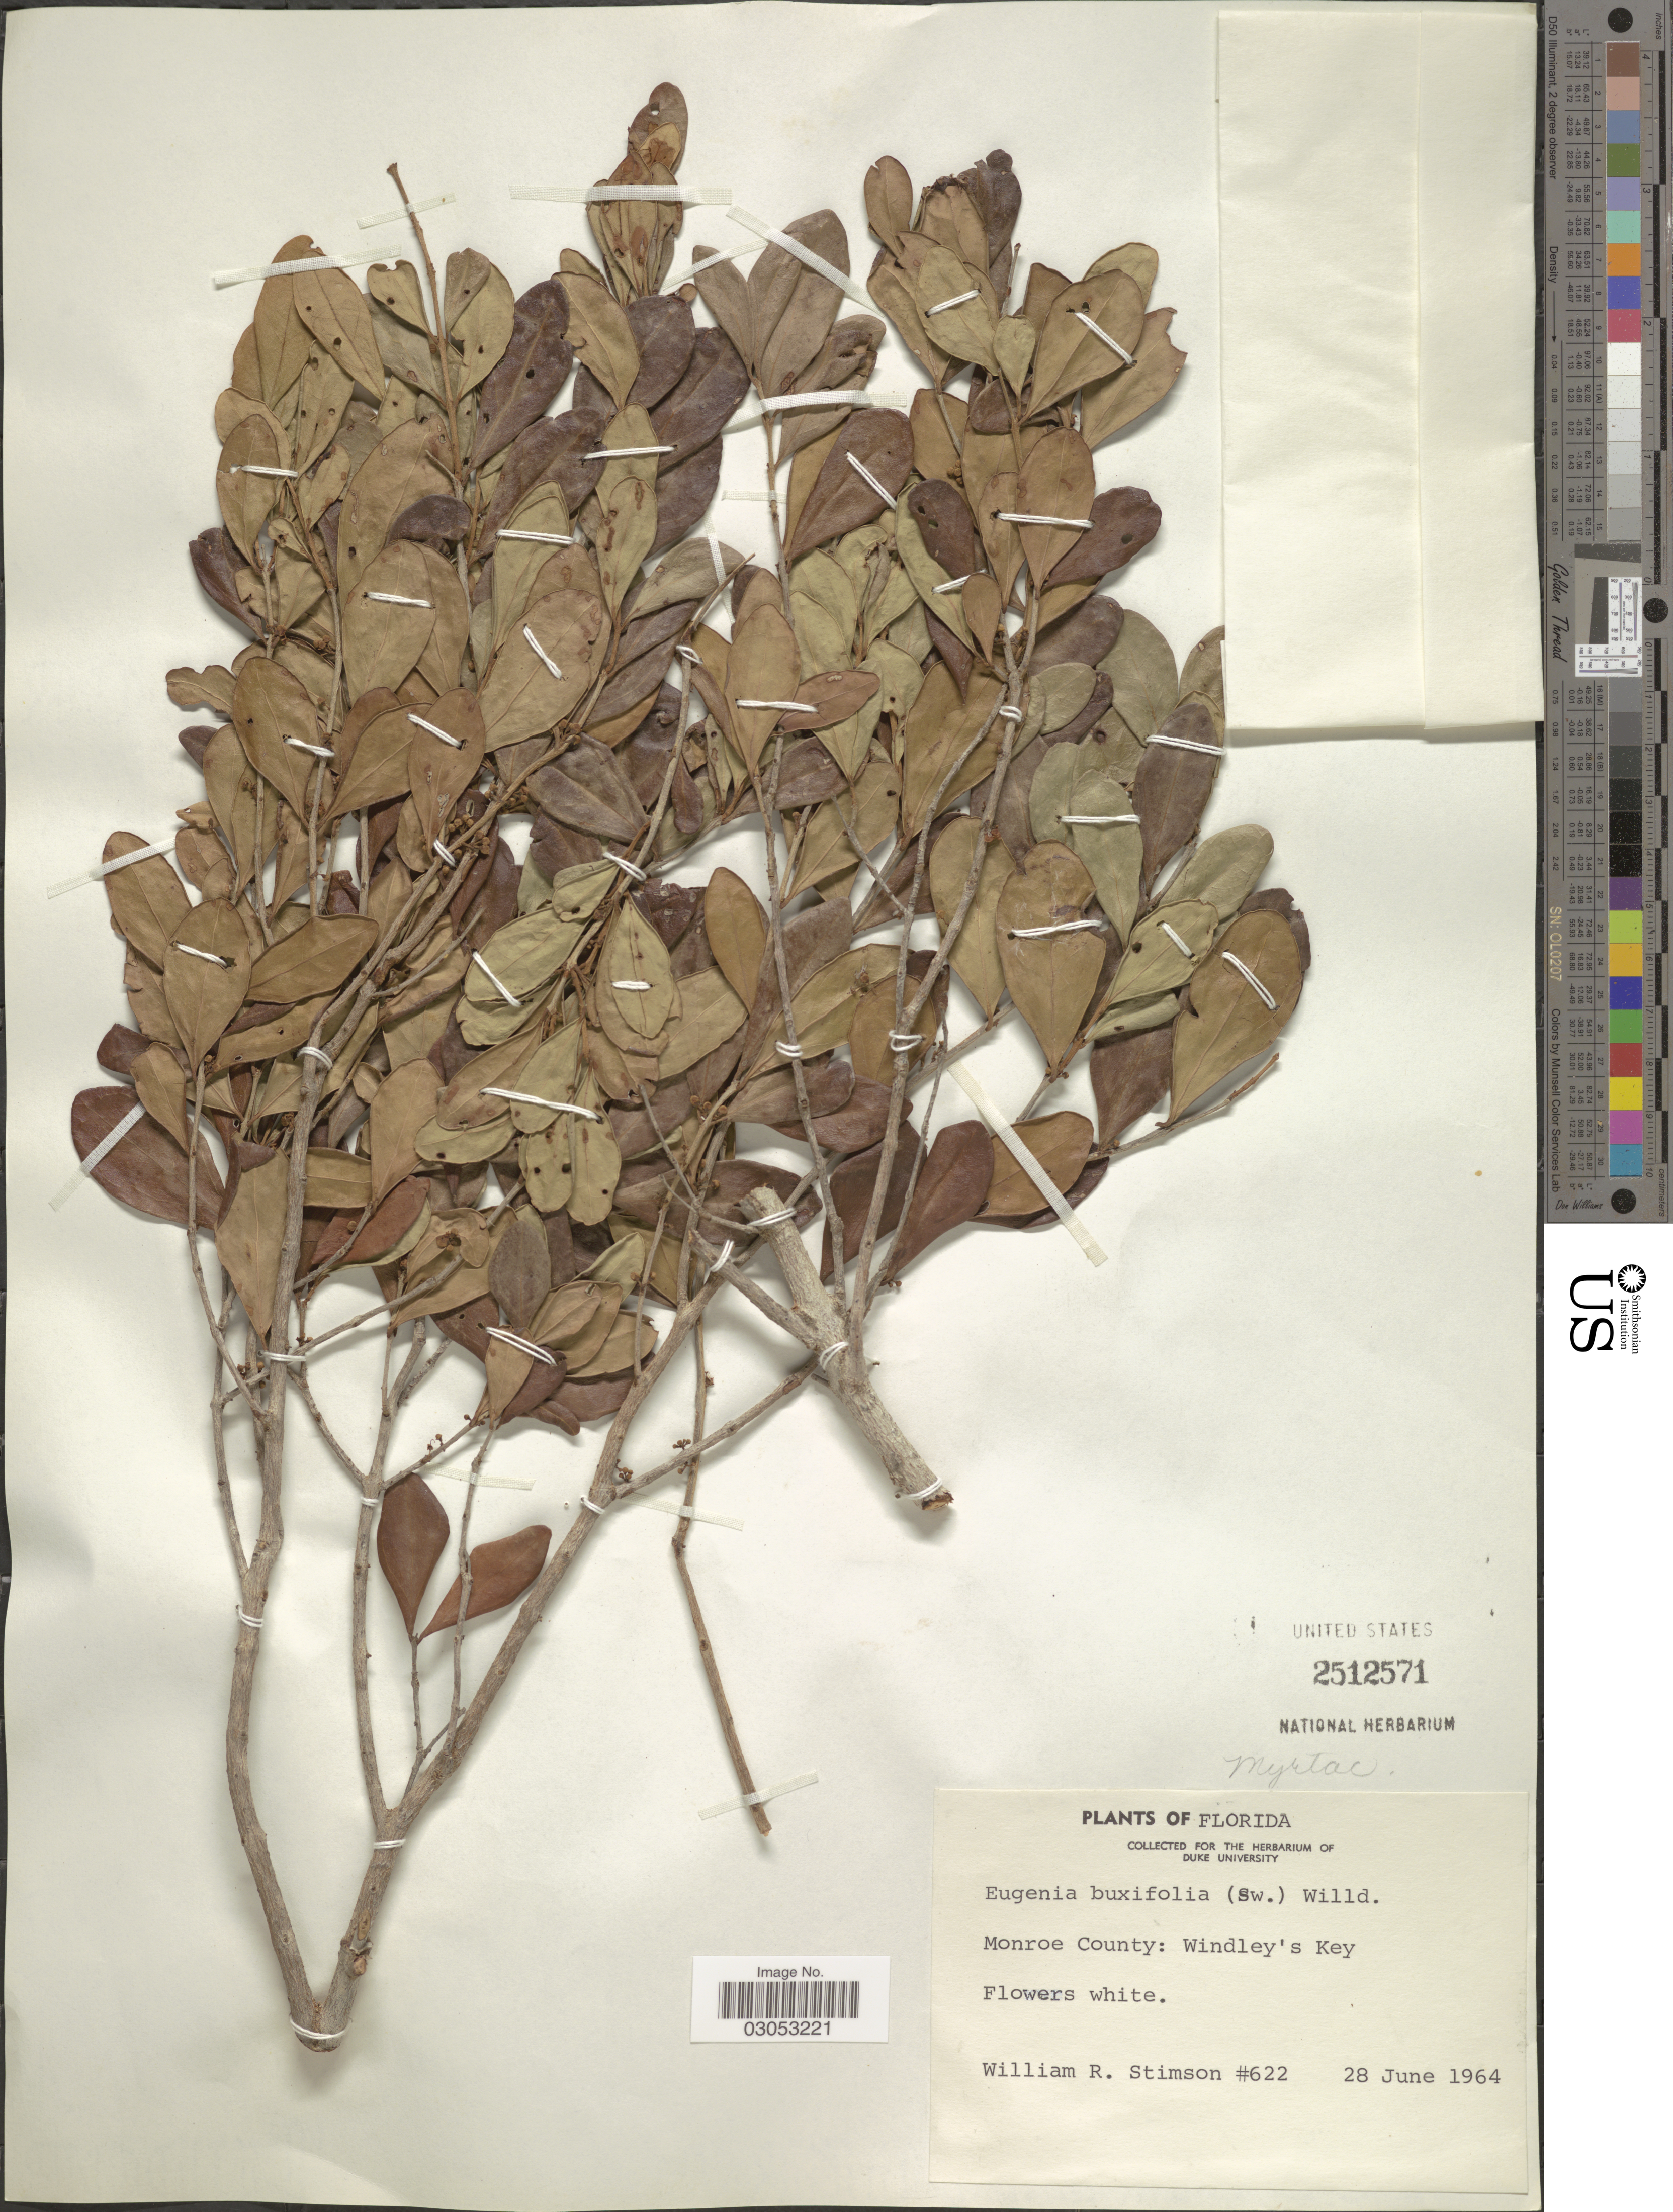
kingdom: Plantae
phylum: Tracheophyta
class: Magnoliopsida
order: Myrtales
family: Myrtaceae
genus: Eugenia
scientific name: Eugenia foetida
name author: Pers.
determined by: Strong, Mark T., (BOT), Smithsonian Institution - National Museum of Natural History (UNITED STATES)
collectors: W. R. Stimson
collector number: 622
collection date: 1964-06-28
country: United States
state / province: Florida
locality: Monroe County: Windley's Key.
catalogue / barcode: US 2512571